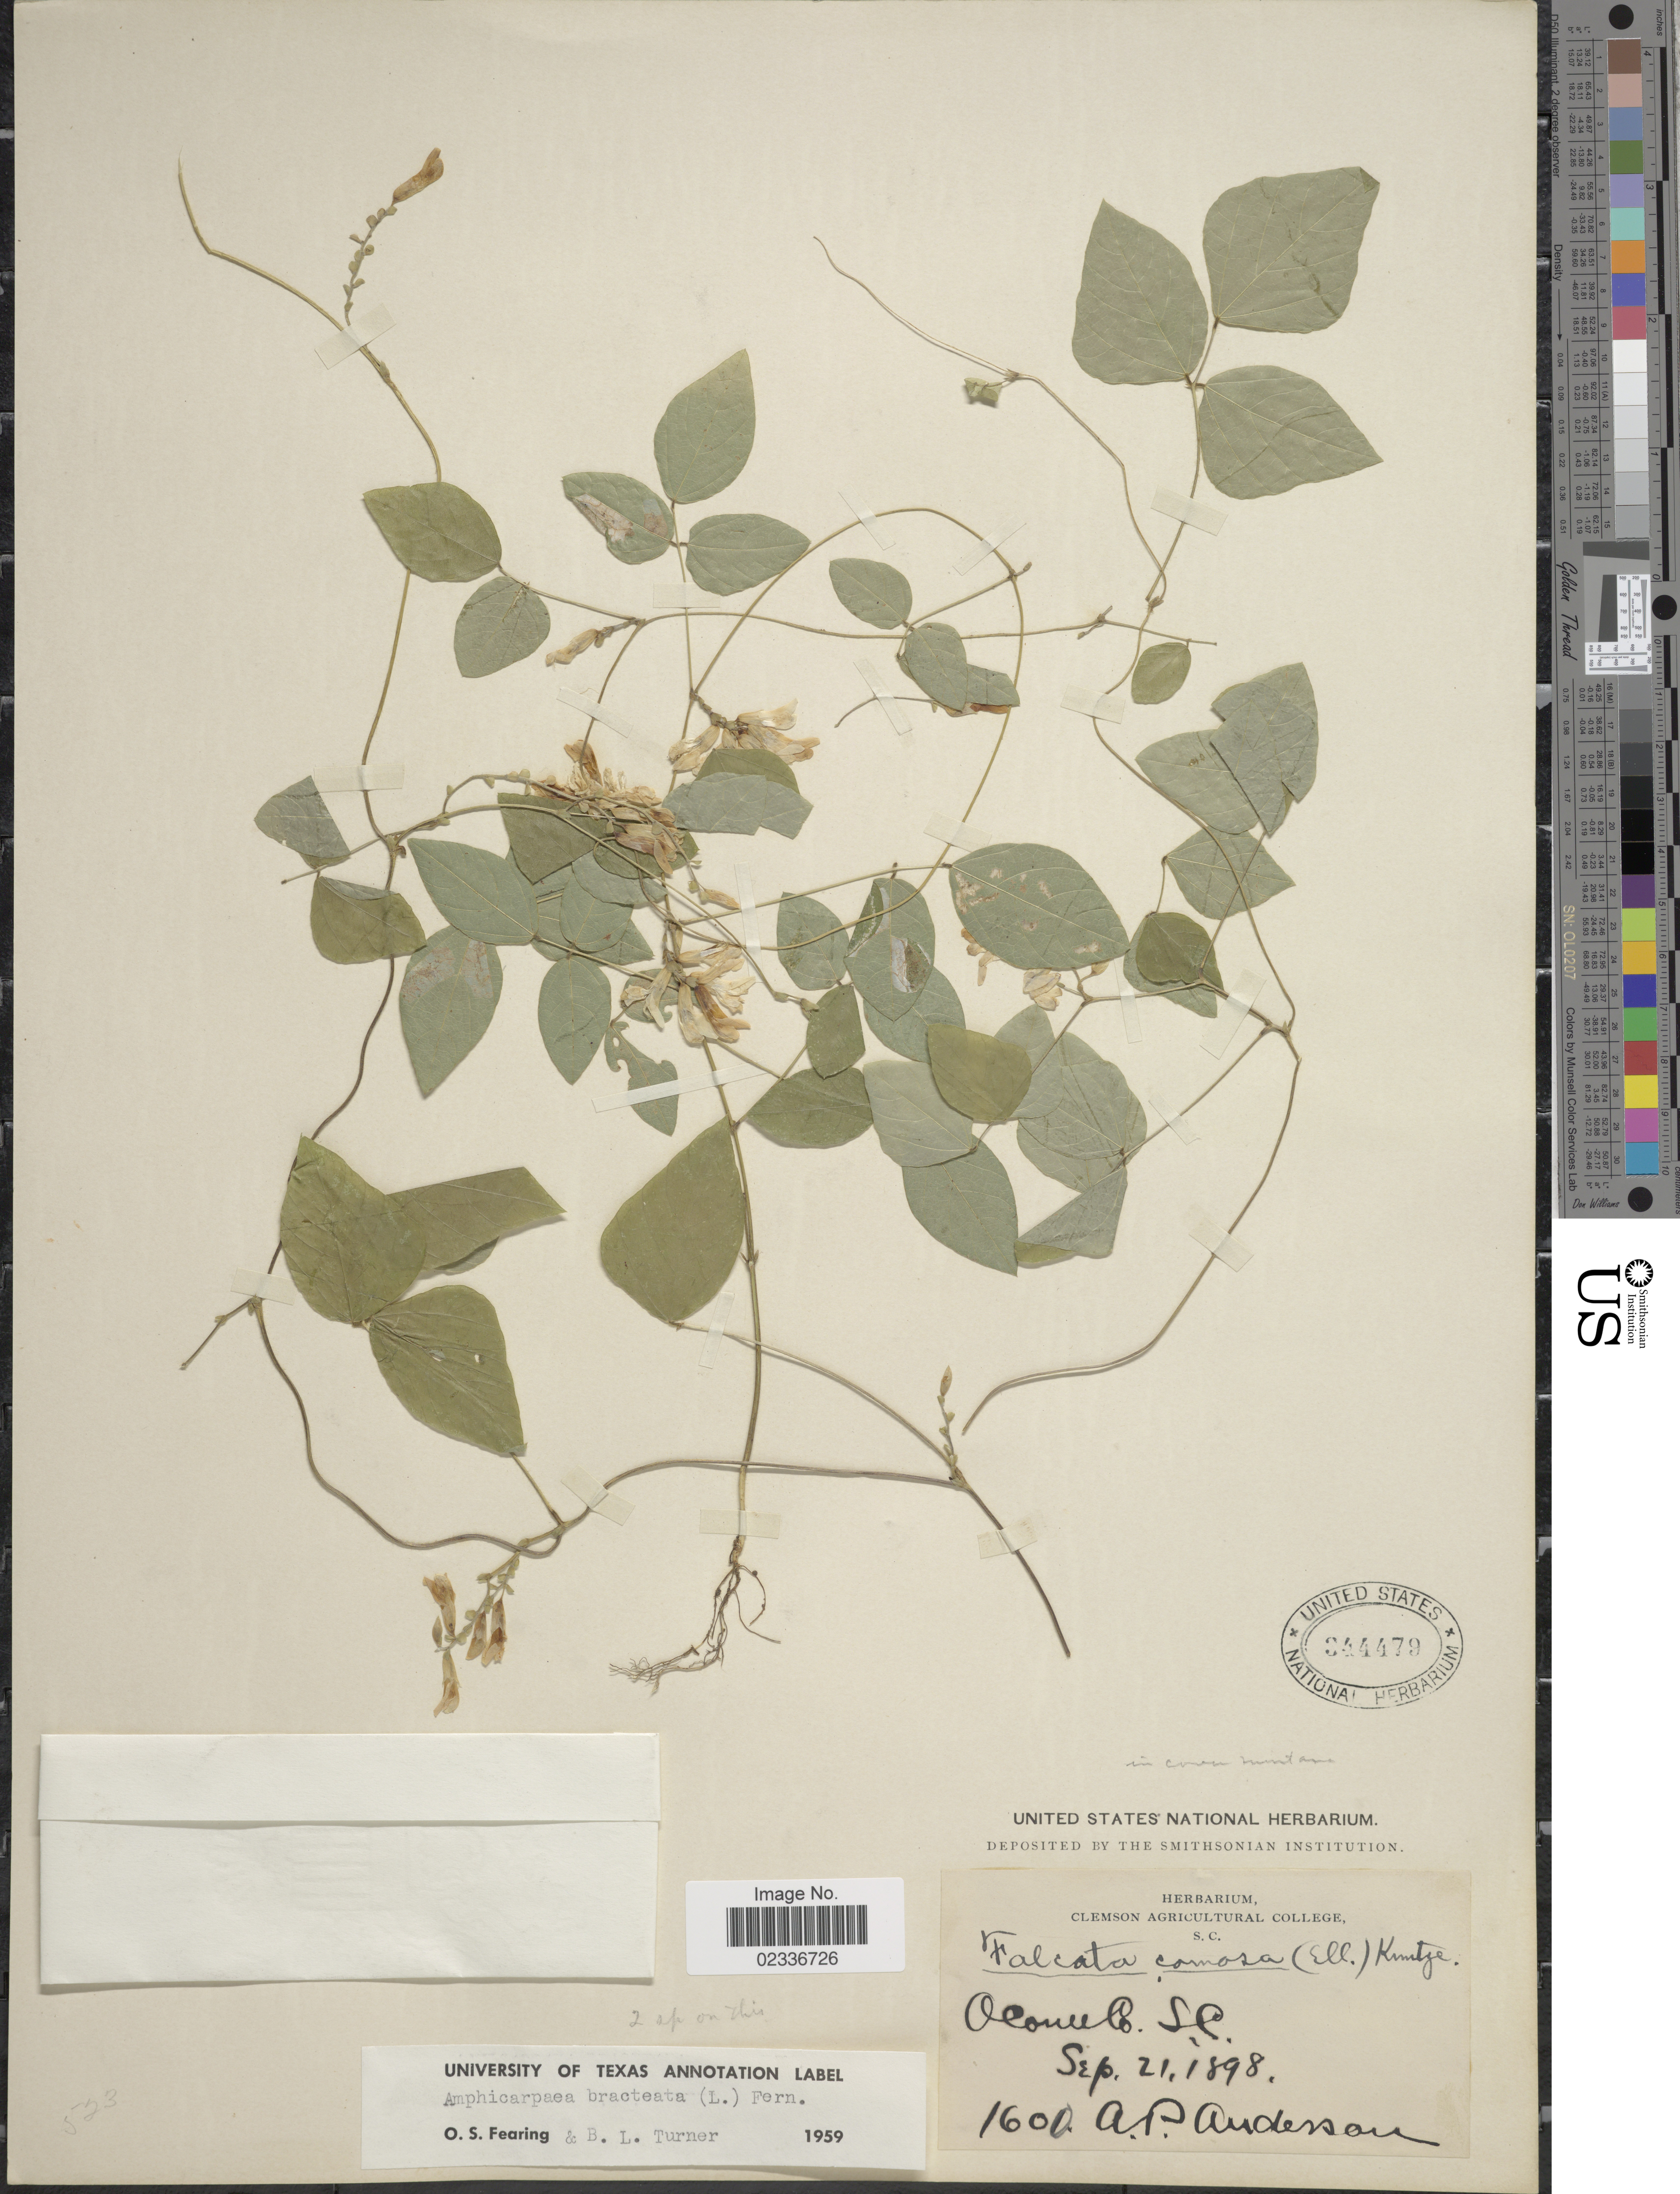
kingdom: Plantae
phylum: Tracheophyta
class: Magnoliopsida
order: Fabales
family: Fabaceae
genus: Amphicarpaea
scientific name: Amphicarpaea bracteata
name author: (L.) Fernald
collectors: A. P. Anderson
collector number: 1600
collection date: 1898-09-21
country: United States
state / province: South Carolina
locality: Oconee Co.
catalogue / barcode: US 344479